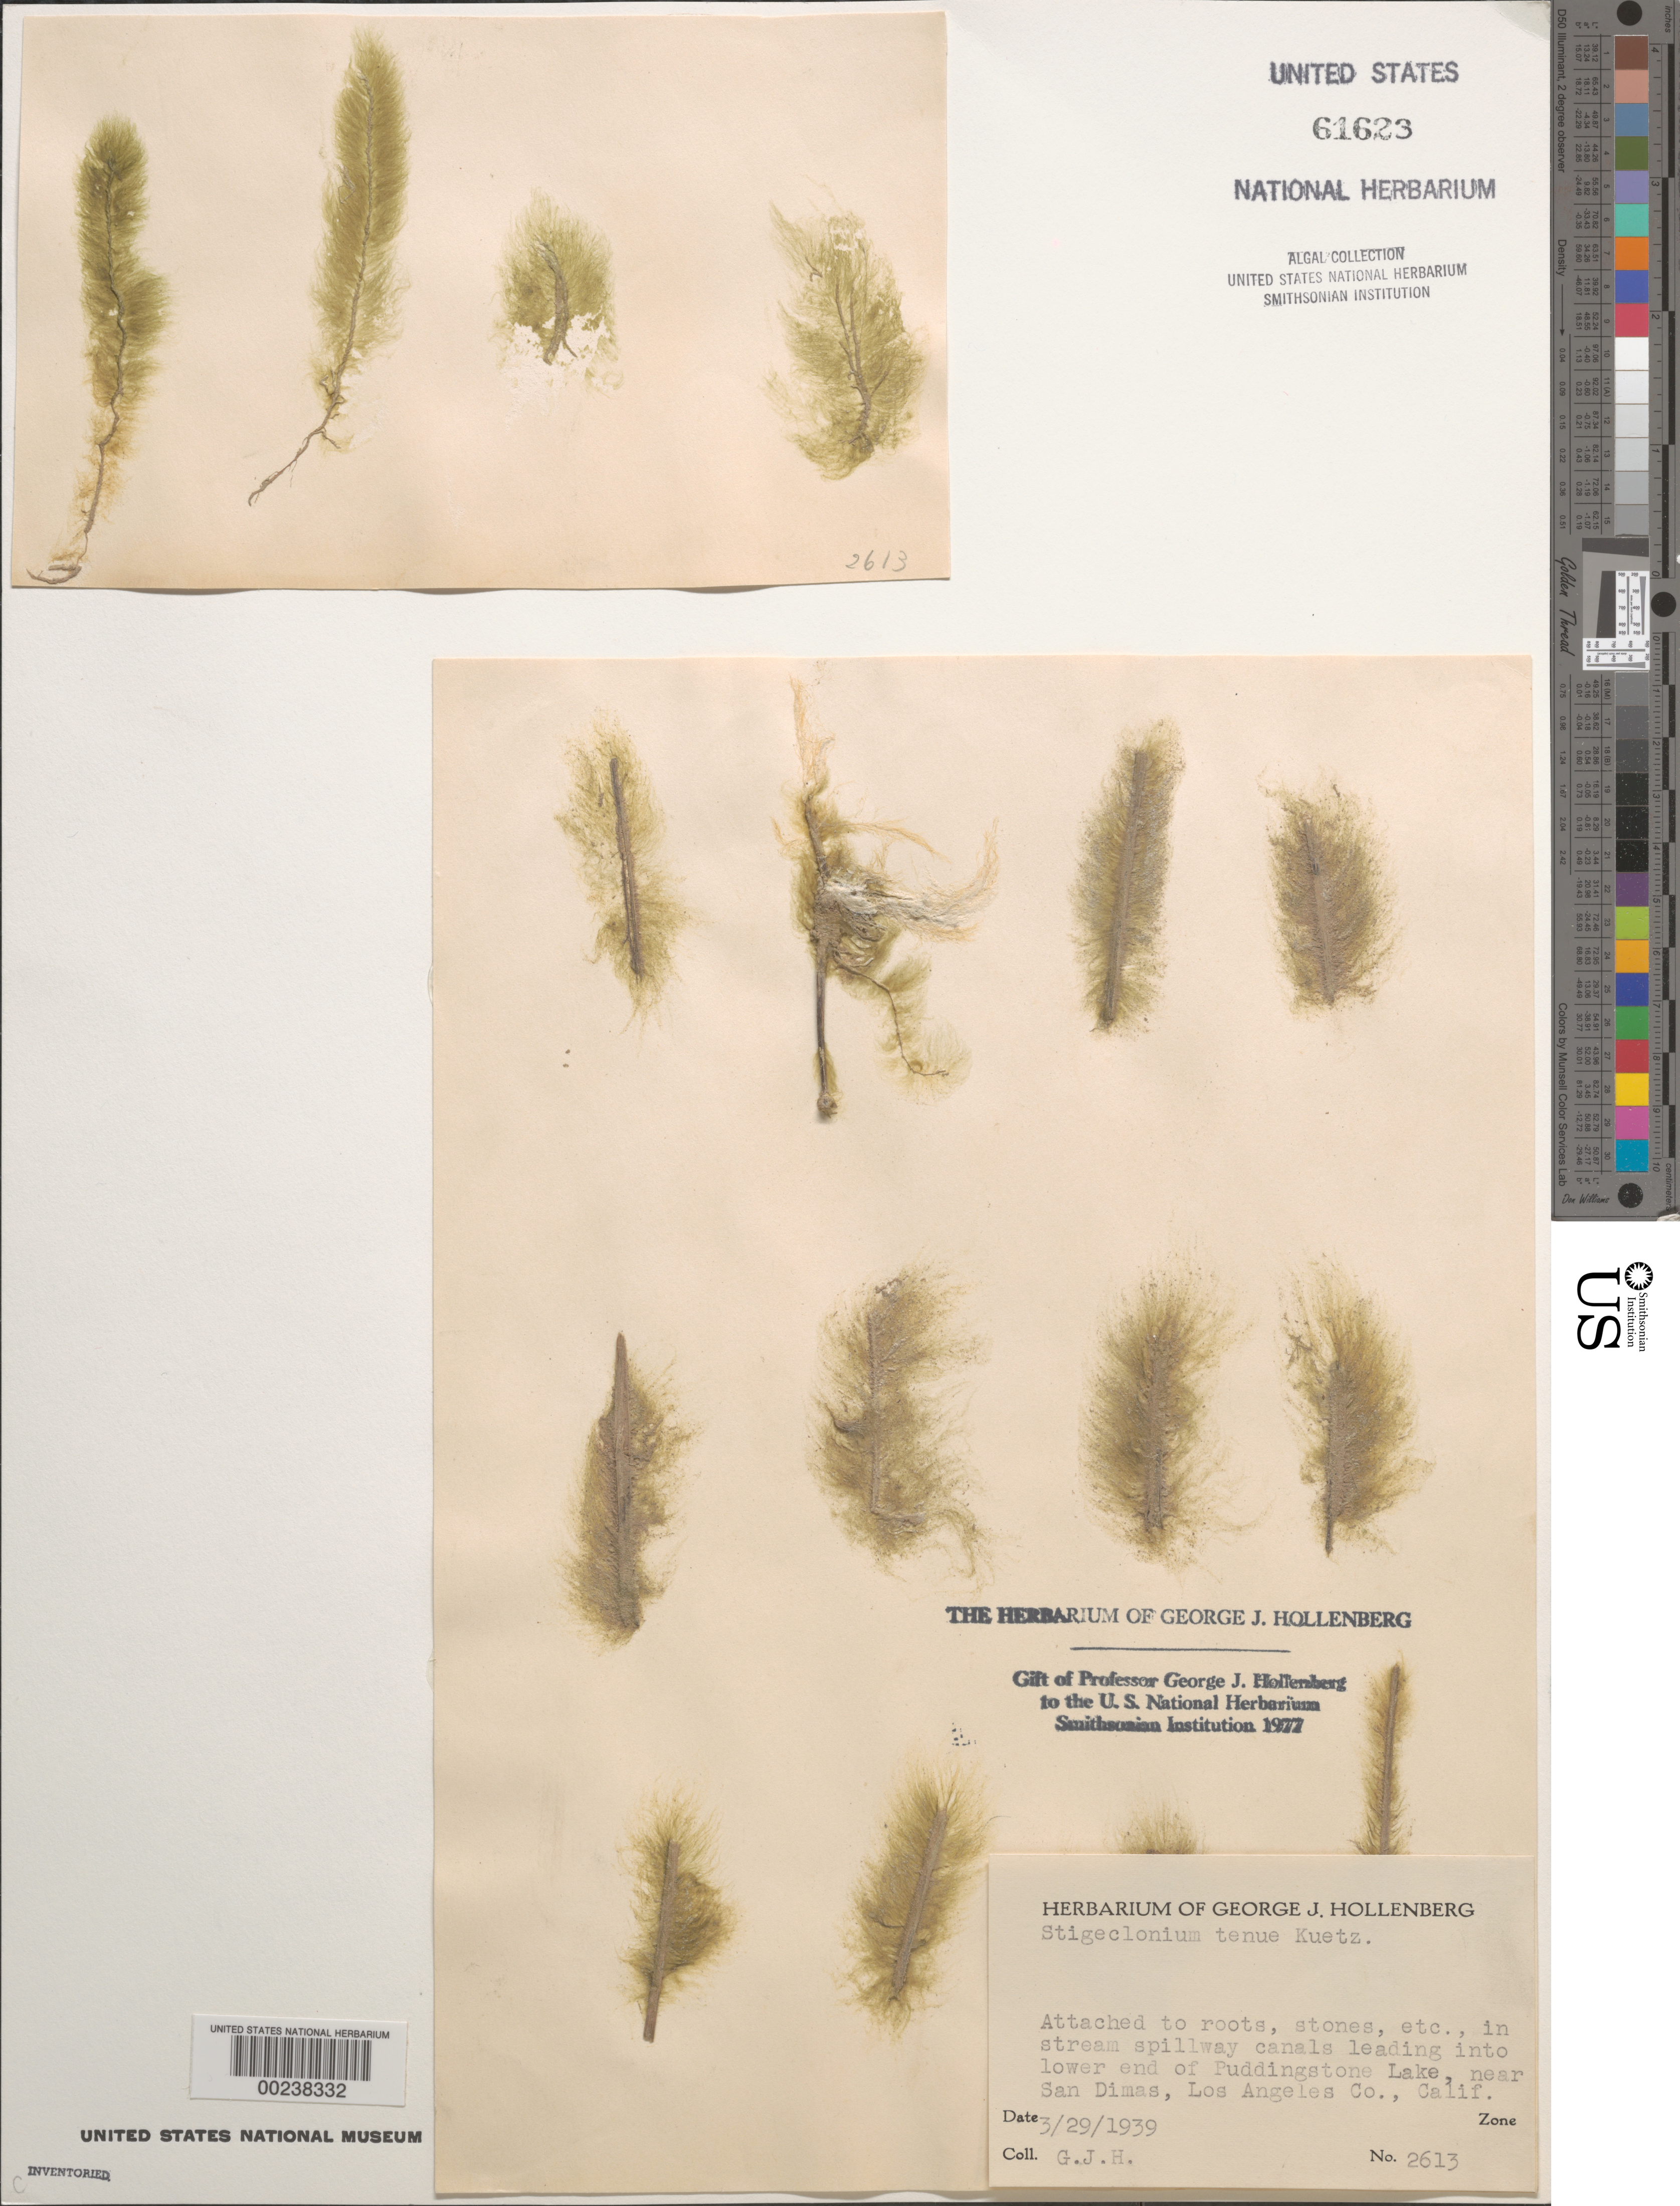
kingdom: Plantae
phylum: Chlorophyta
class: Chlorophyceae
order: Chaetophorales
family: Chaetophoraceae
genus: Stigeoclonium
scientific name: Stigeoclonium tenue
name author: (C. Agardh) Kütz.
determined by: Hollenberg, George J.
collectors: G. Hollenberg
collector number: GJH 2613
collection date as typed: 29 Mar 1939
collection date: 1939-03-29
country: United States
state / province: California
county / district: Los Angeles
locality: Puddingstone Lake, near San Dimas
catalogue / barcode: US 61623